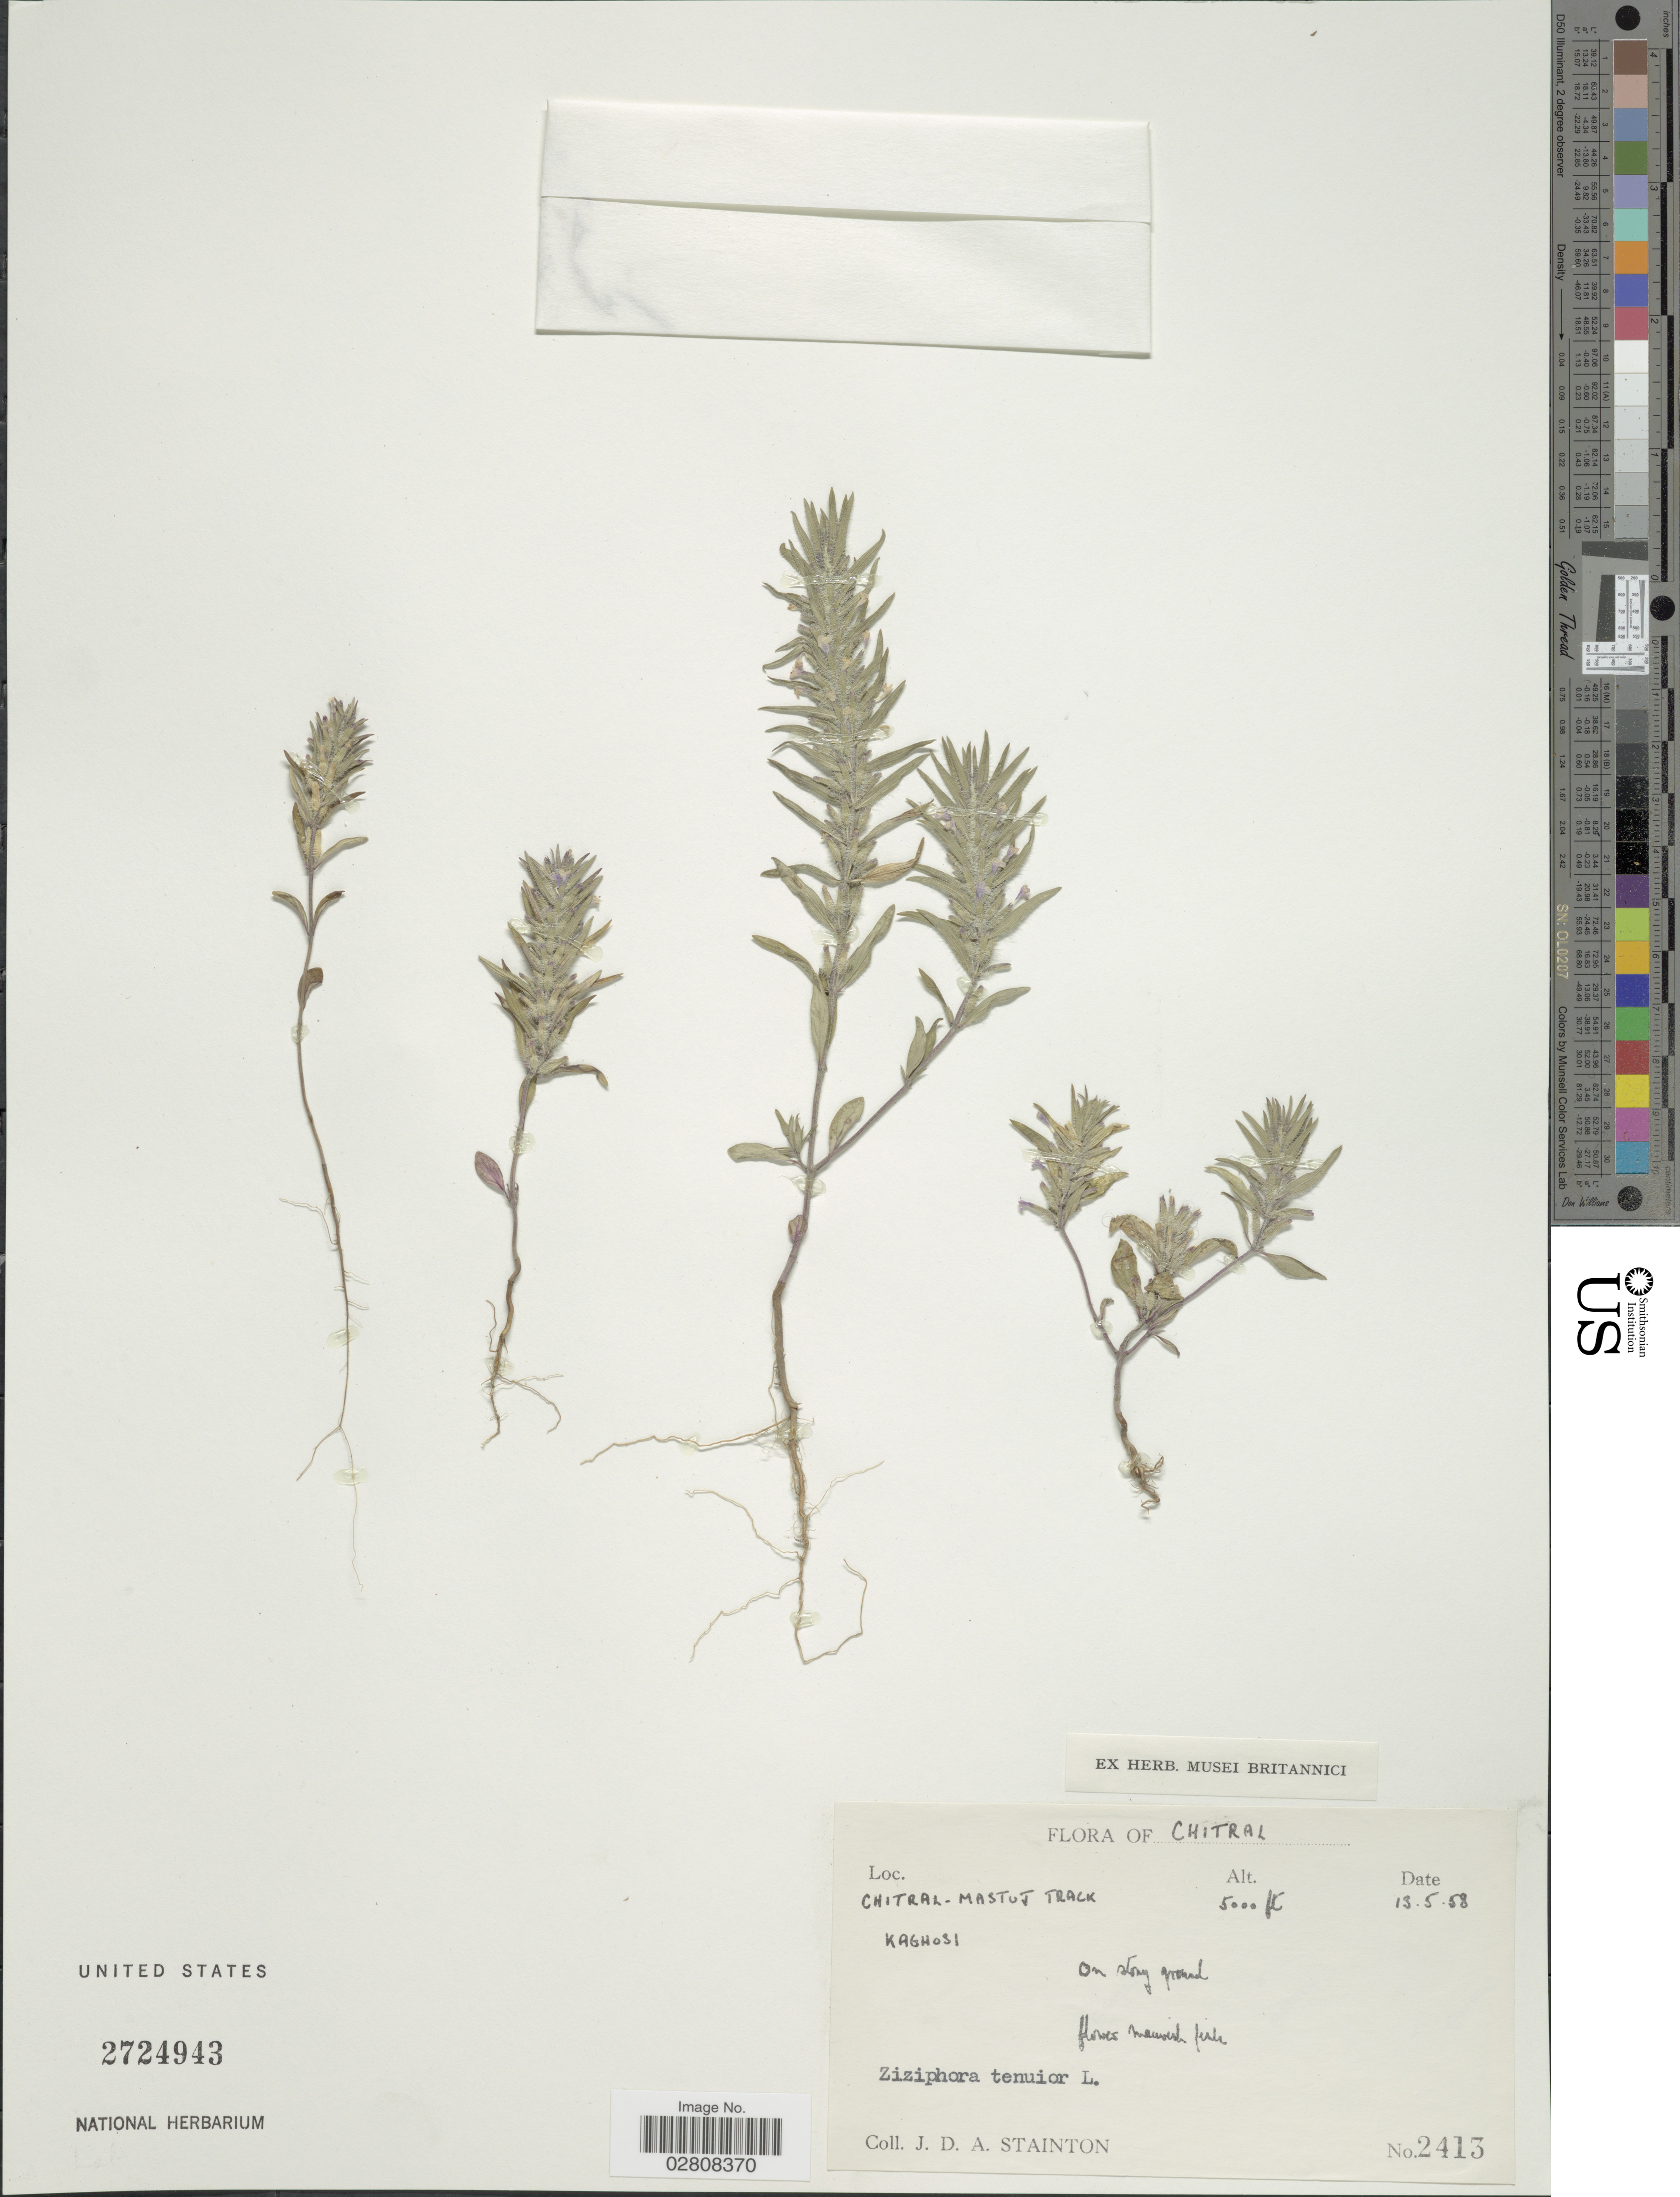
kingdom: Plantae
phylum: Tracheophyta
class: Magnoliopsida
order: Lamiales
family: Lamiaceae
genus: Ziziphora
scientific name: Ziziphora tenuior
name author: L.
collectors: J. Stainton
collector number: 2413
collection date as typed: Transcribed d/m/y: 13/5/58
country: Pakistan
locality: Chitral. Chitral-Mastut Track. Kaghosi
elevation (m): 1524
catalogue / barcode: US 2724943